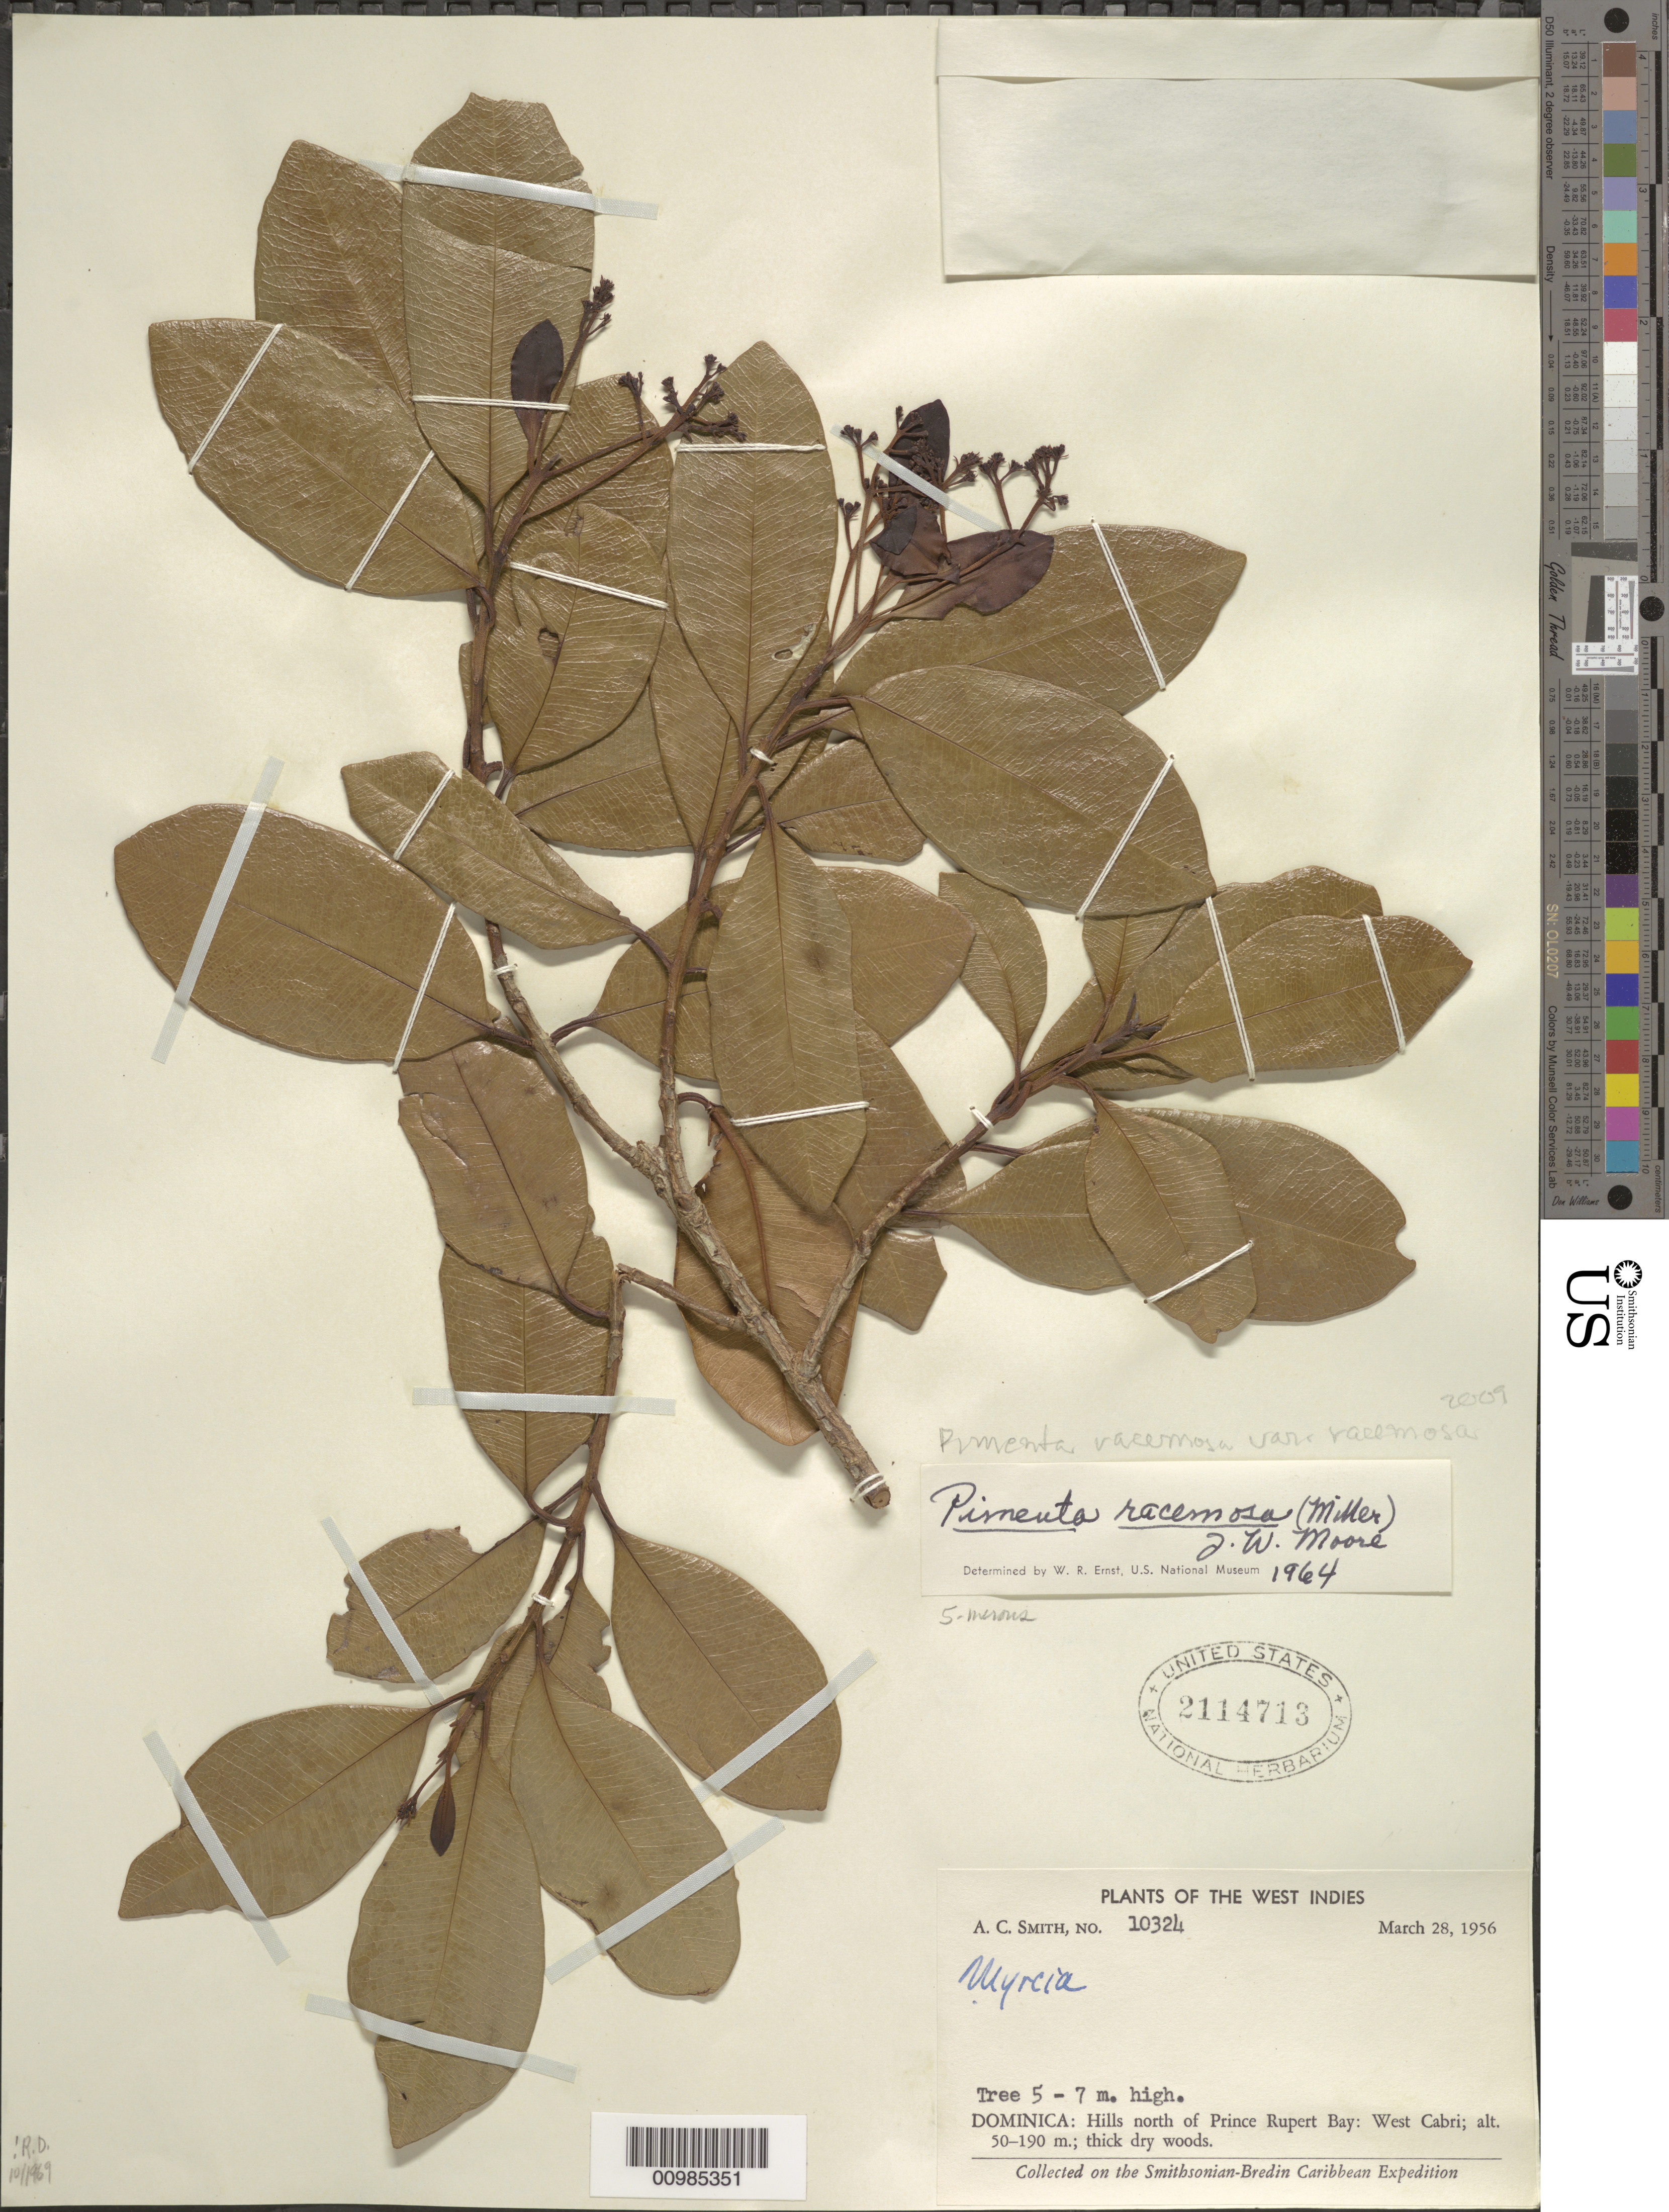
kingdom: Plantae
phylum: Tracheophyta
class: Magnoliopsida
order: Myrtales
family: Myrtaceae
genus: Pimenta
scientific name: Pimenta racemosa var. racemosa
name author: (Mill.) J.W. Moore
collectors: A. C. Smith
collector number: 10324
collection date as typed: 28 Mar 1956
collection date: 1956-03-28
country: Dominica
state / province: St. John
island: Dominica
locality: West Cabri (hill); N of Prince Rupert Bay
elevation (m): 50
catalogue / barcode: US 2114713